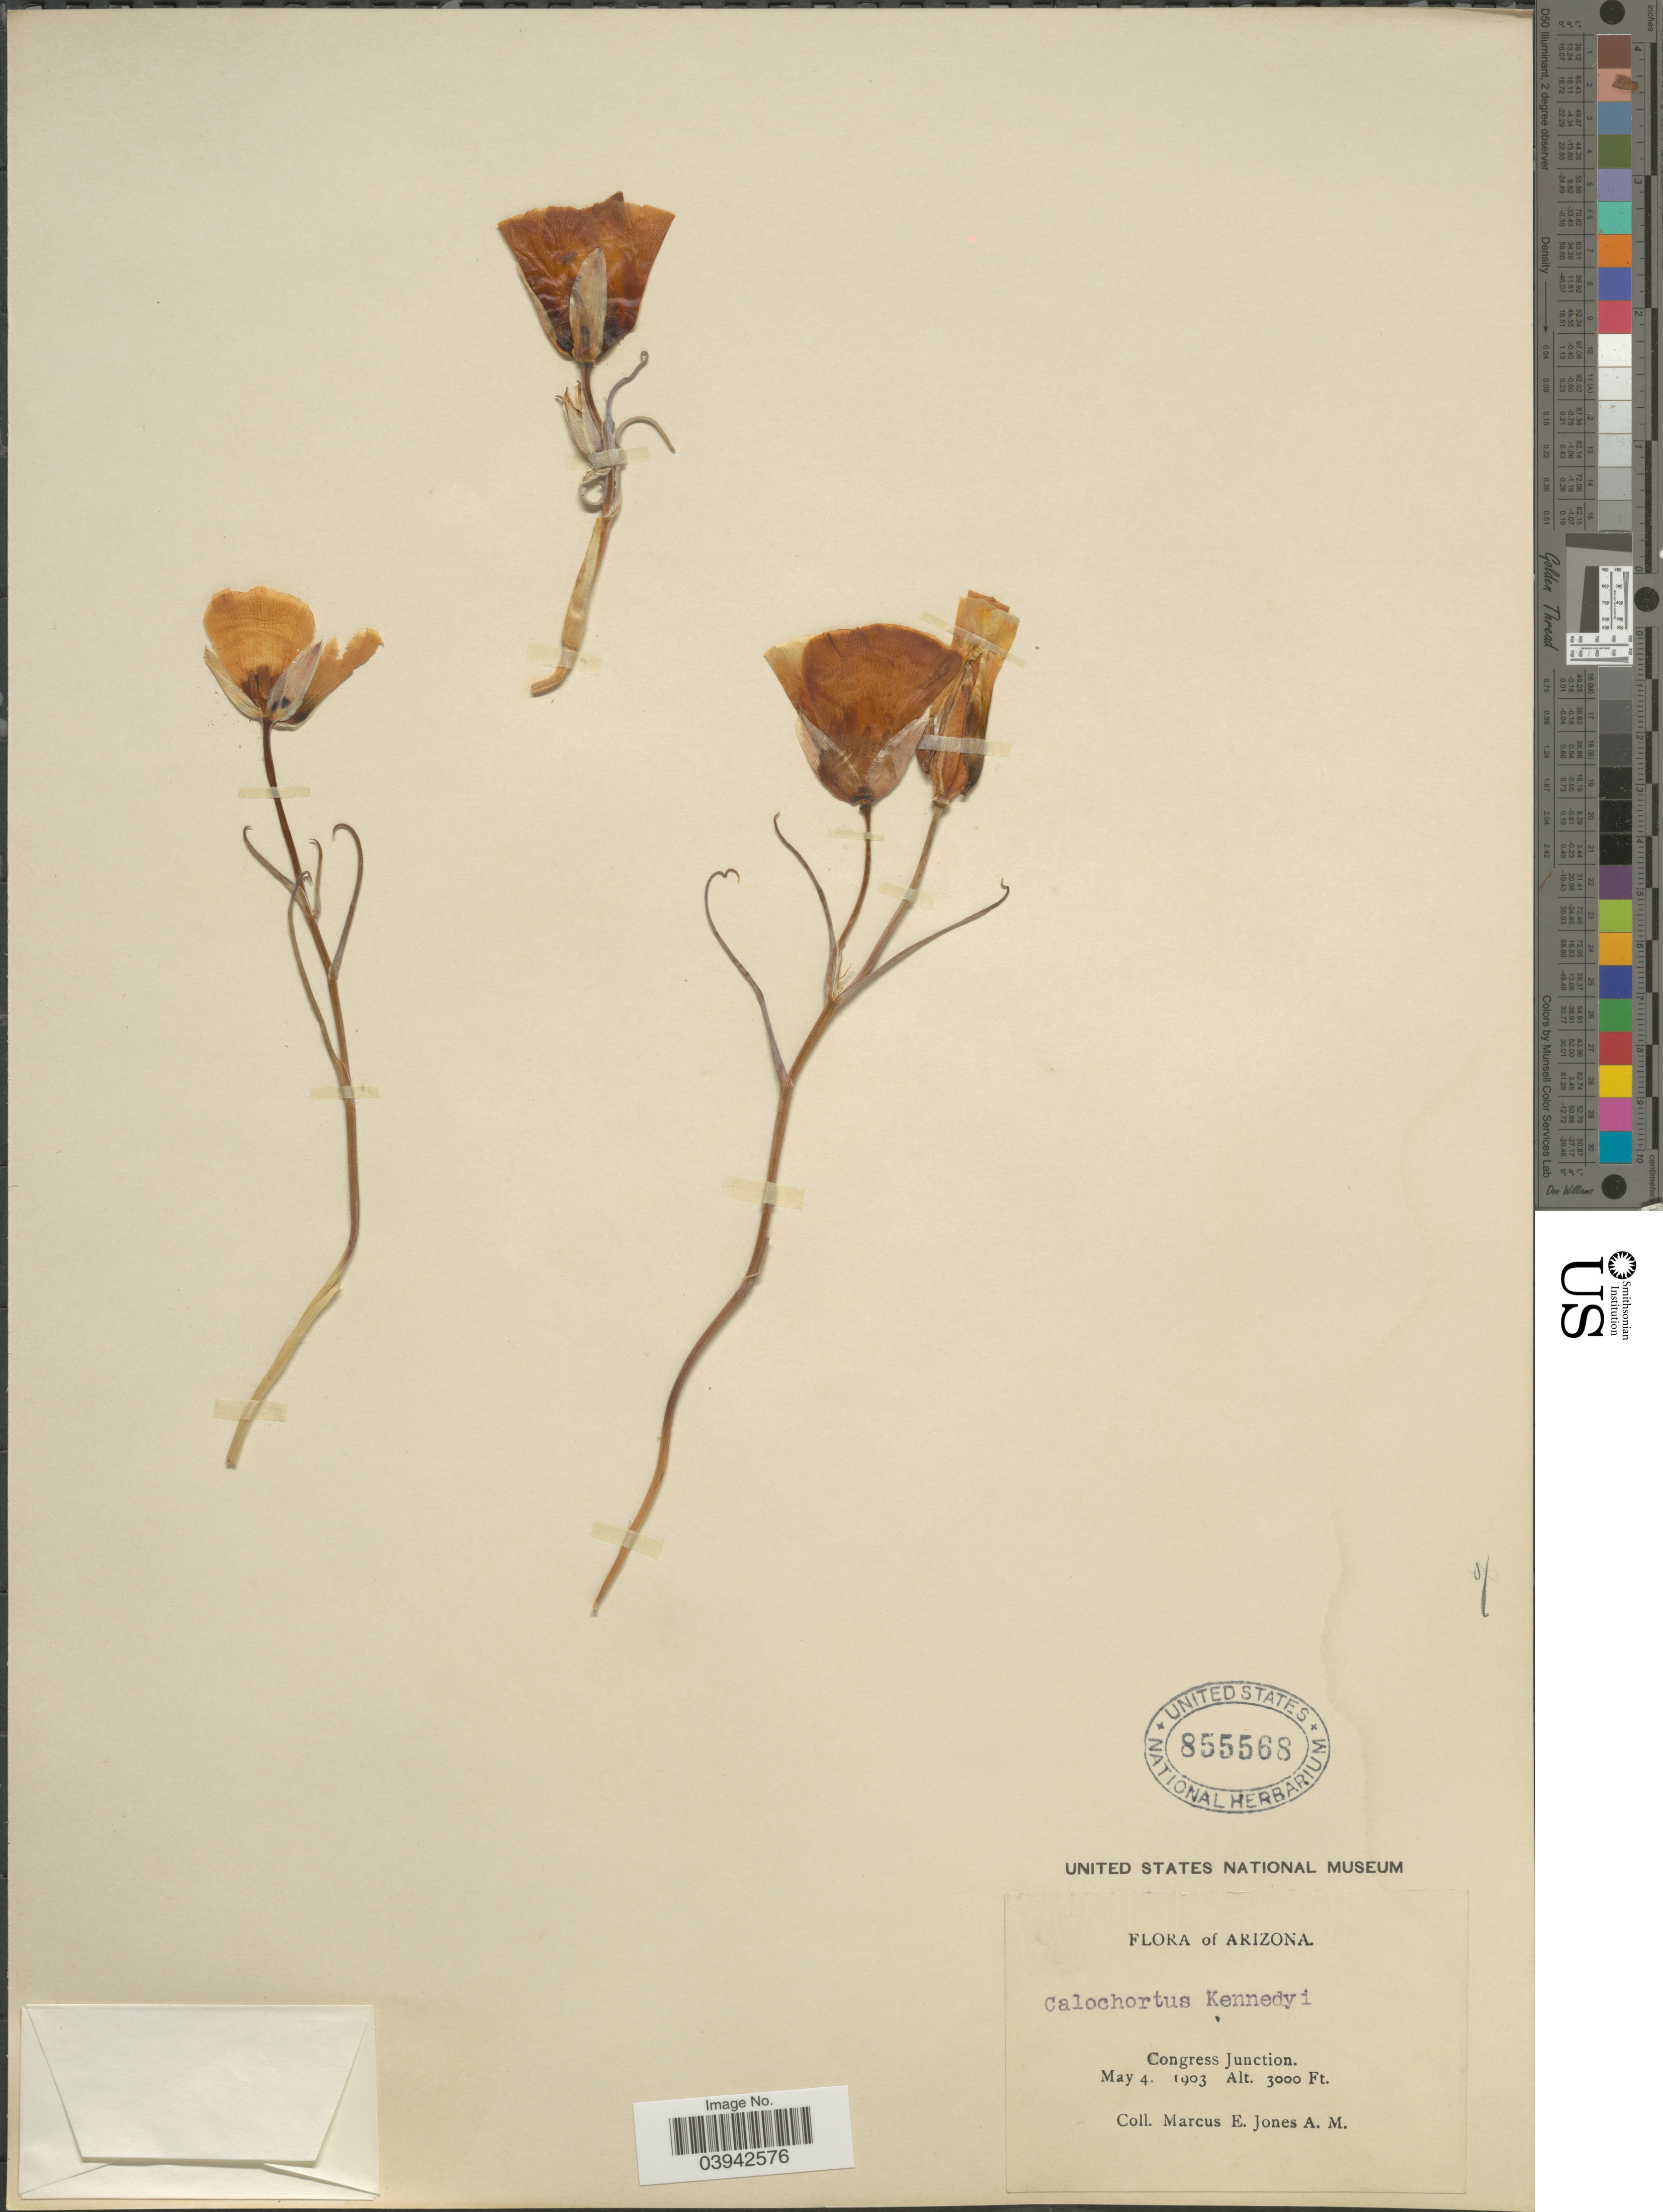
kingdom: Plantae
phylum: Tracheophyta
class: Liliopsida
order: Liliales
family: Liliaceae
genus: Calochortus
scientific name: Calochortus kennedyi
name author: Porter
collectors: M. E. Jones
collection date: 1903-05-04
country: United States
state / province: Arizona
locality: Congress Junction.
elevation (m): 914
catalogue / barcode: US 855568